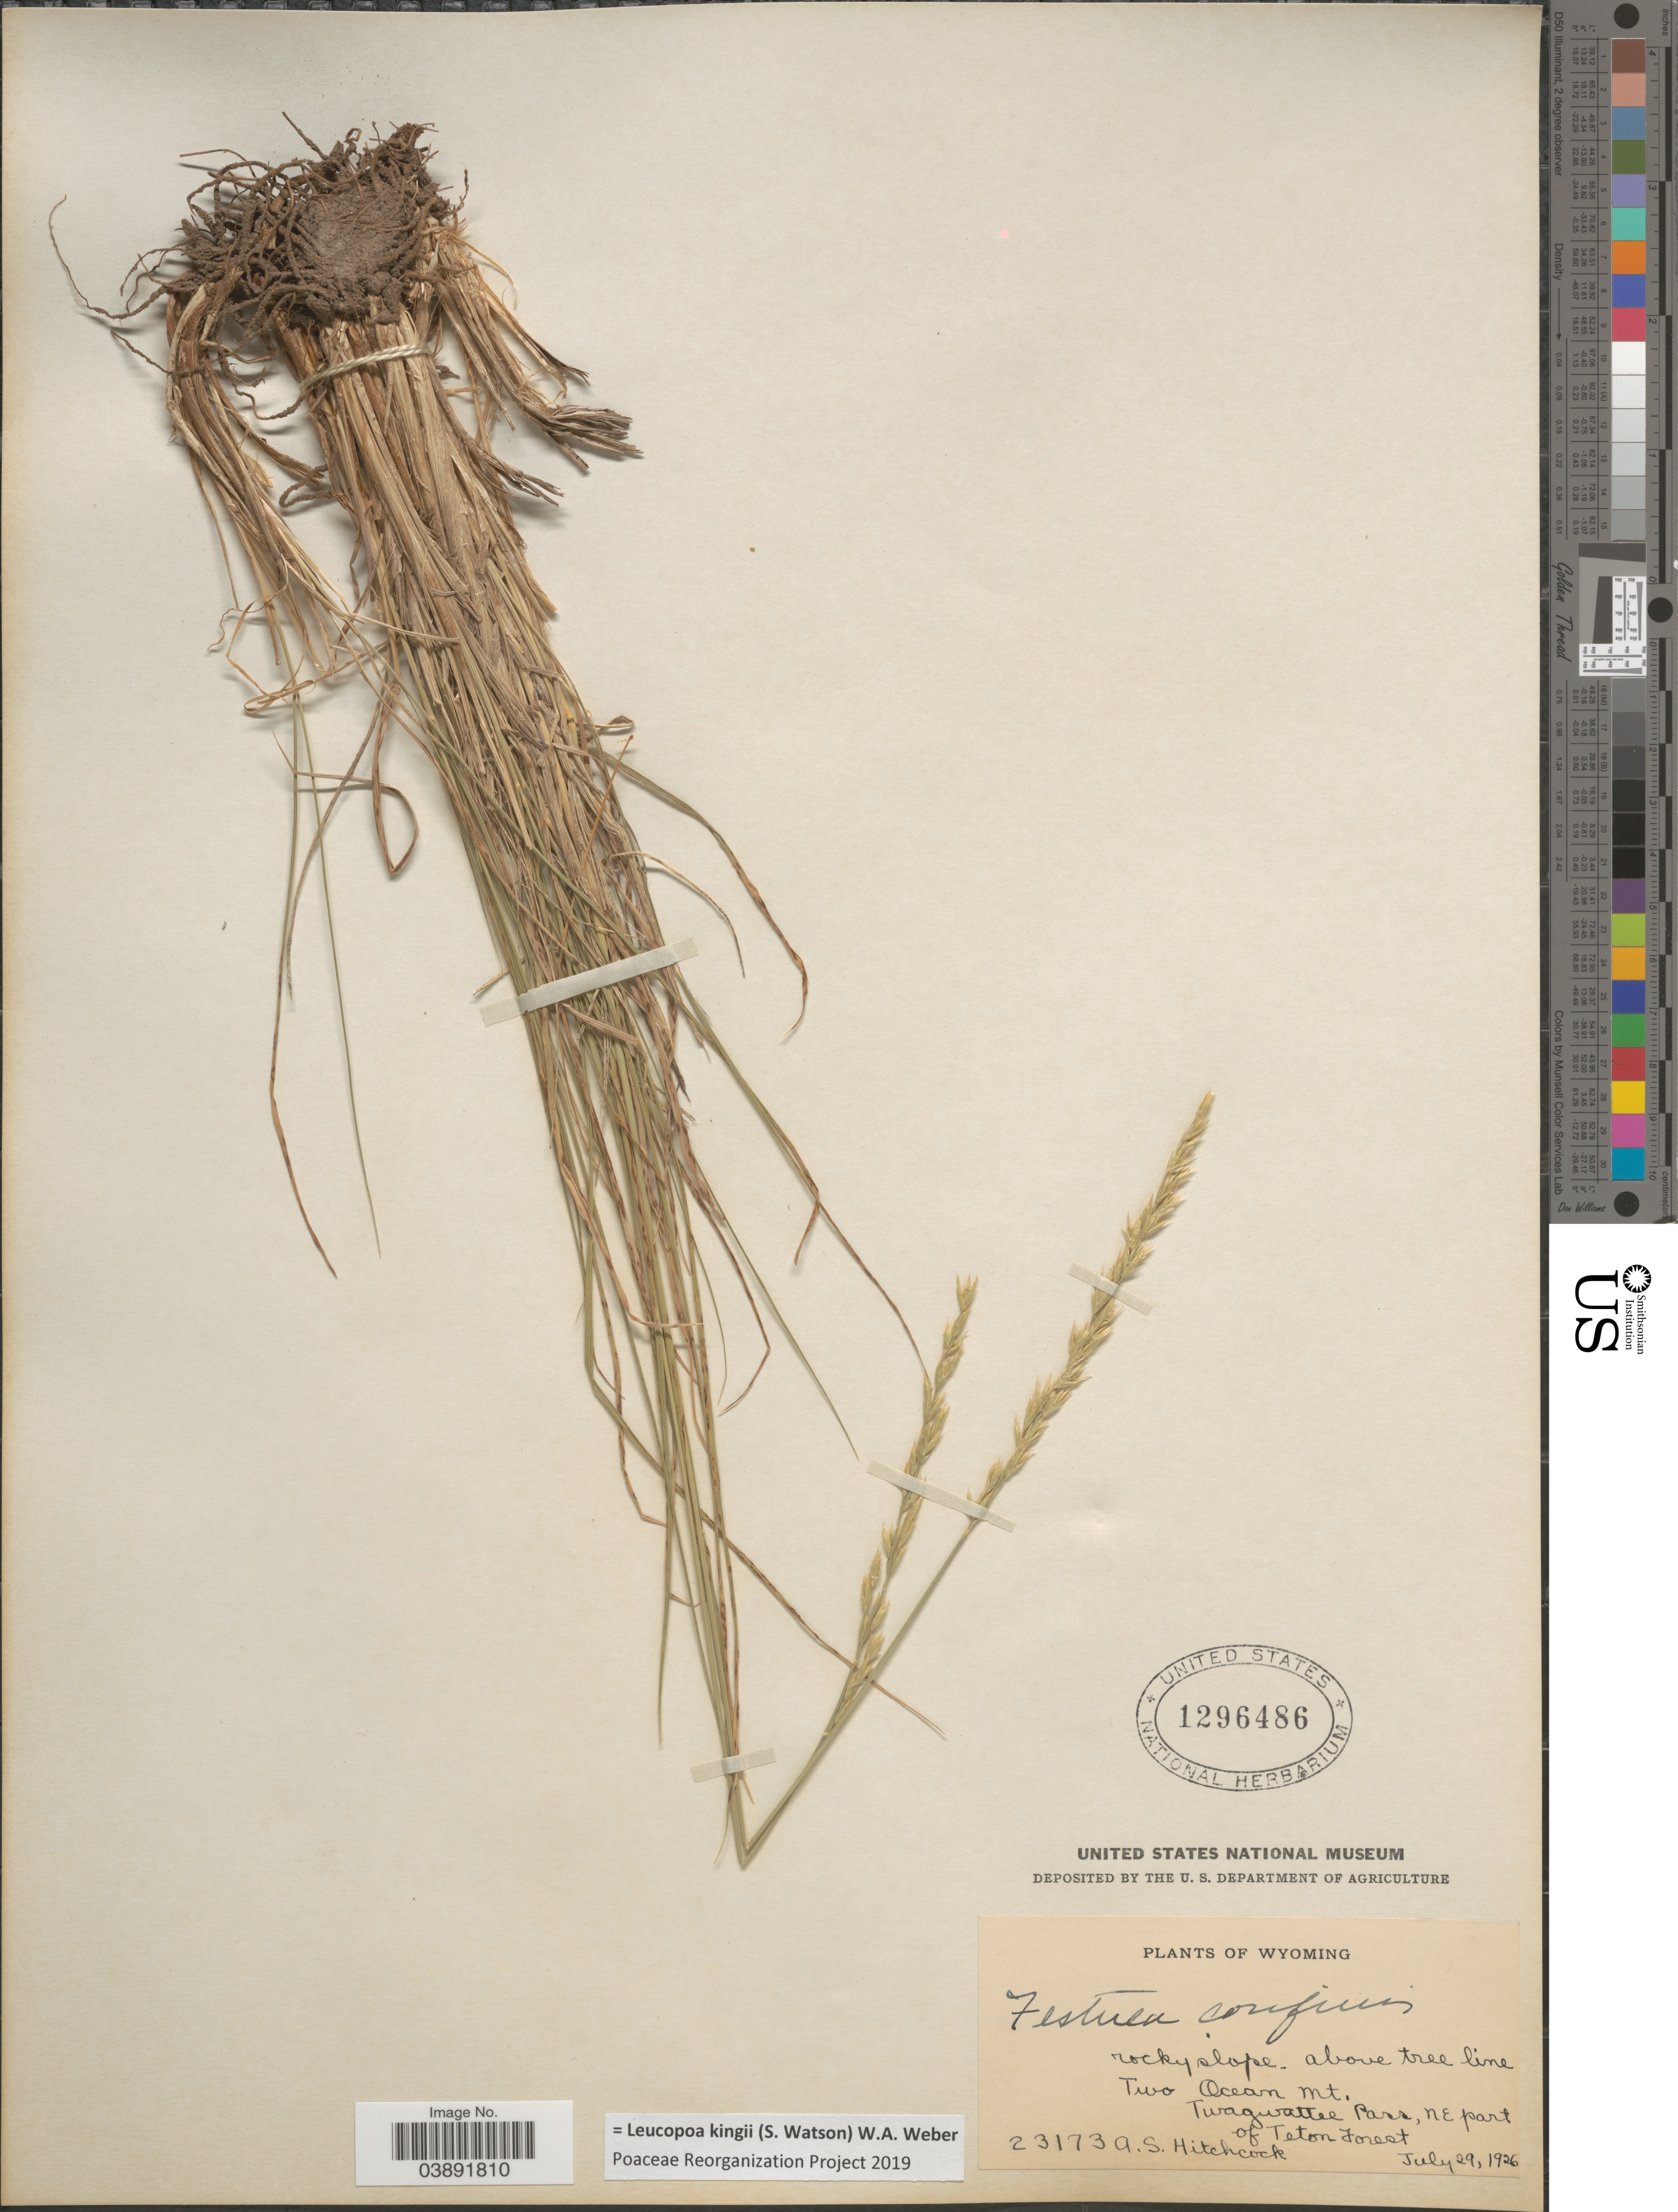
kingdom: Plantae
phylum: Tracheophyta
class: Liliopsida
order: Poales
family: Poaceae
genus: Hesperochloa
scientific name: Hesperochloa kingii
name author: (S. Watson) Rydb.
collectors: A. S. Hitchcock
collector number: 23173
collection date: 1926-07-29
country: United States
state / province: Wyoming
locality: Two Ocean Mt. Twagwattee Pass, NE part of Teton Forest.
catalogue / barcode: US 1296486